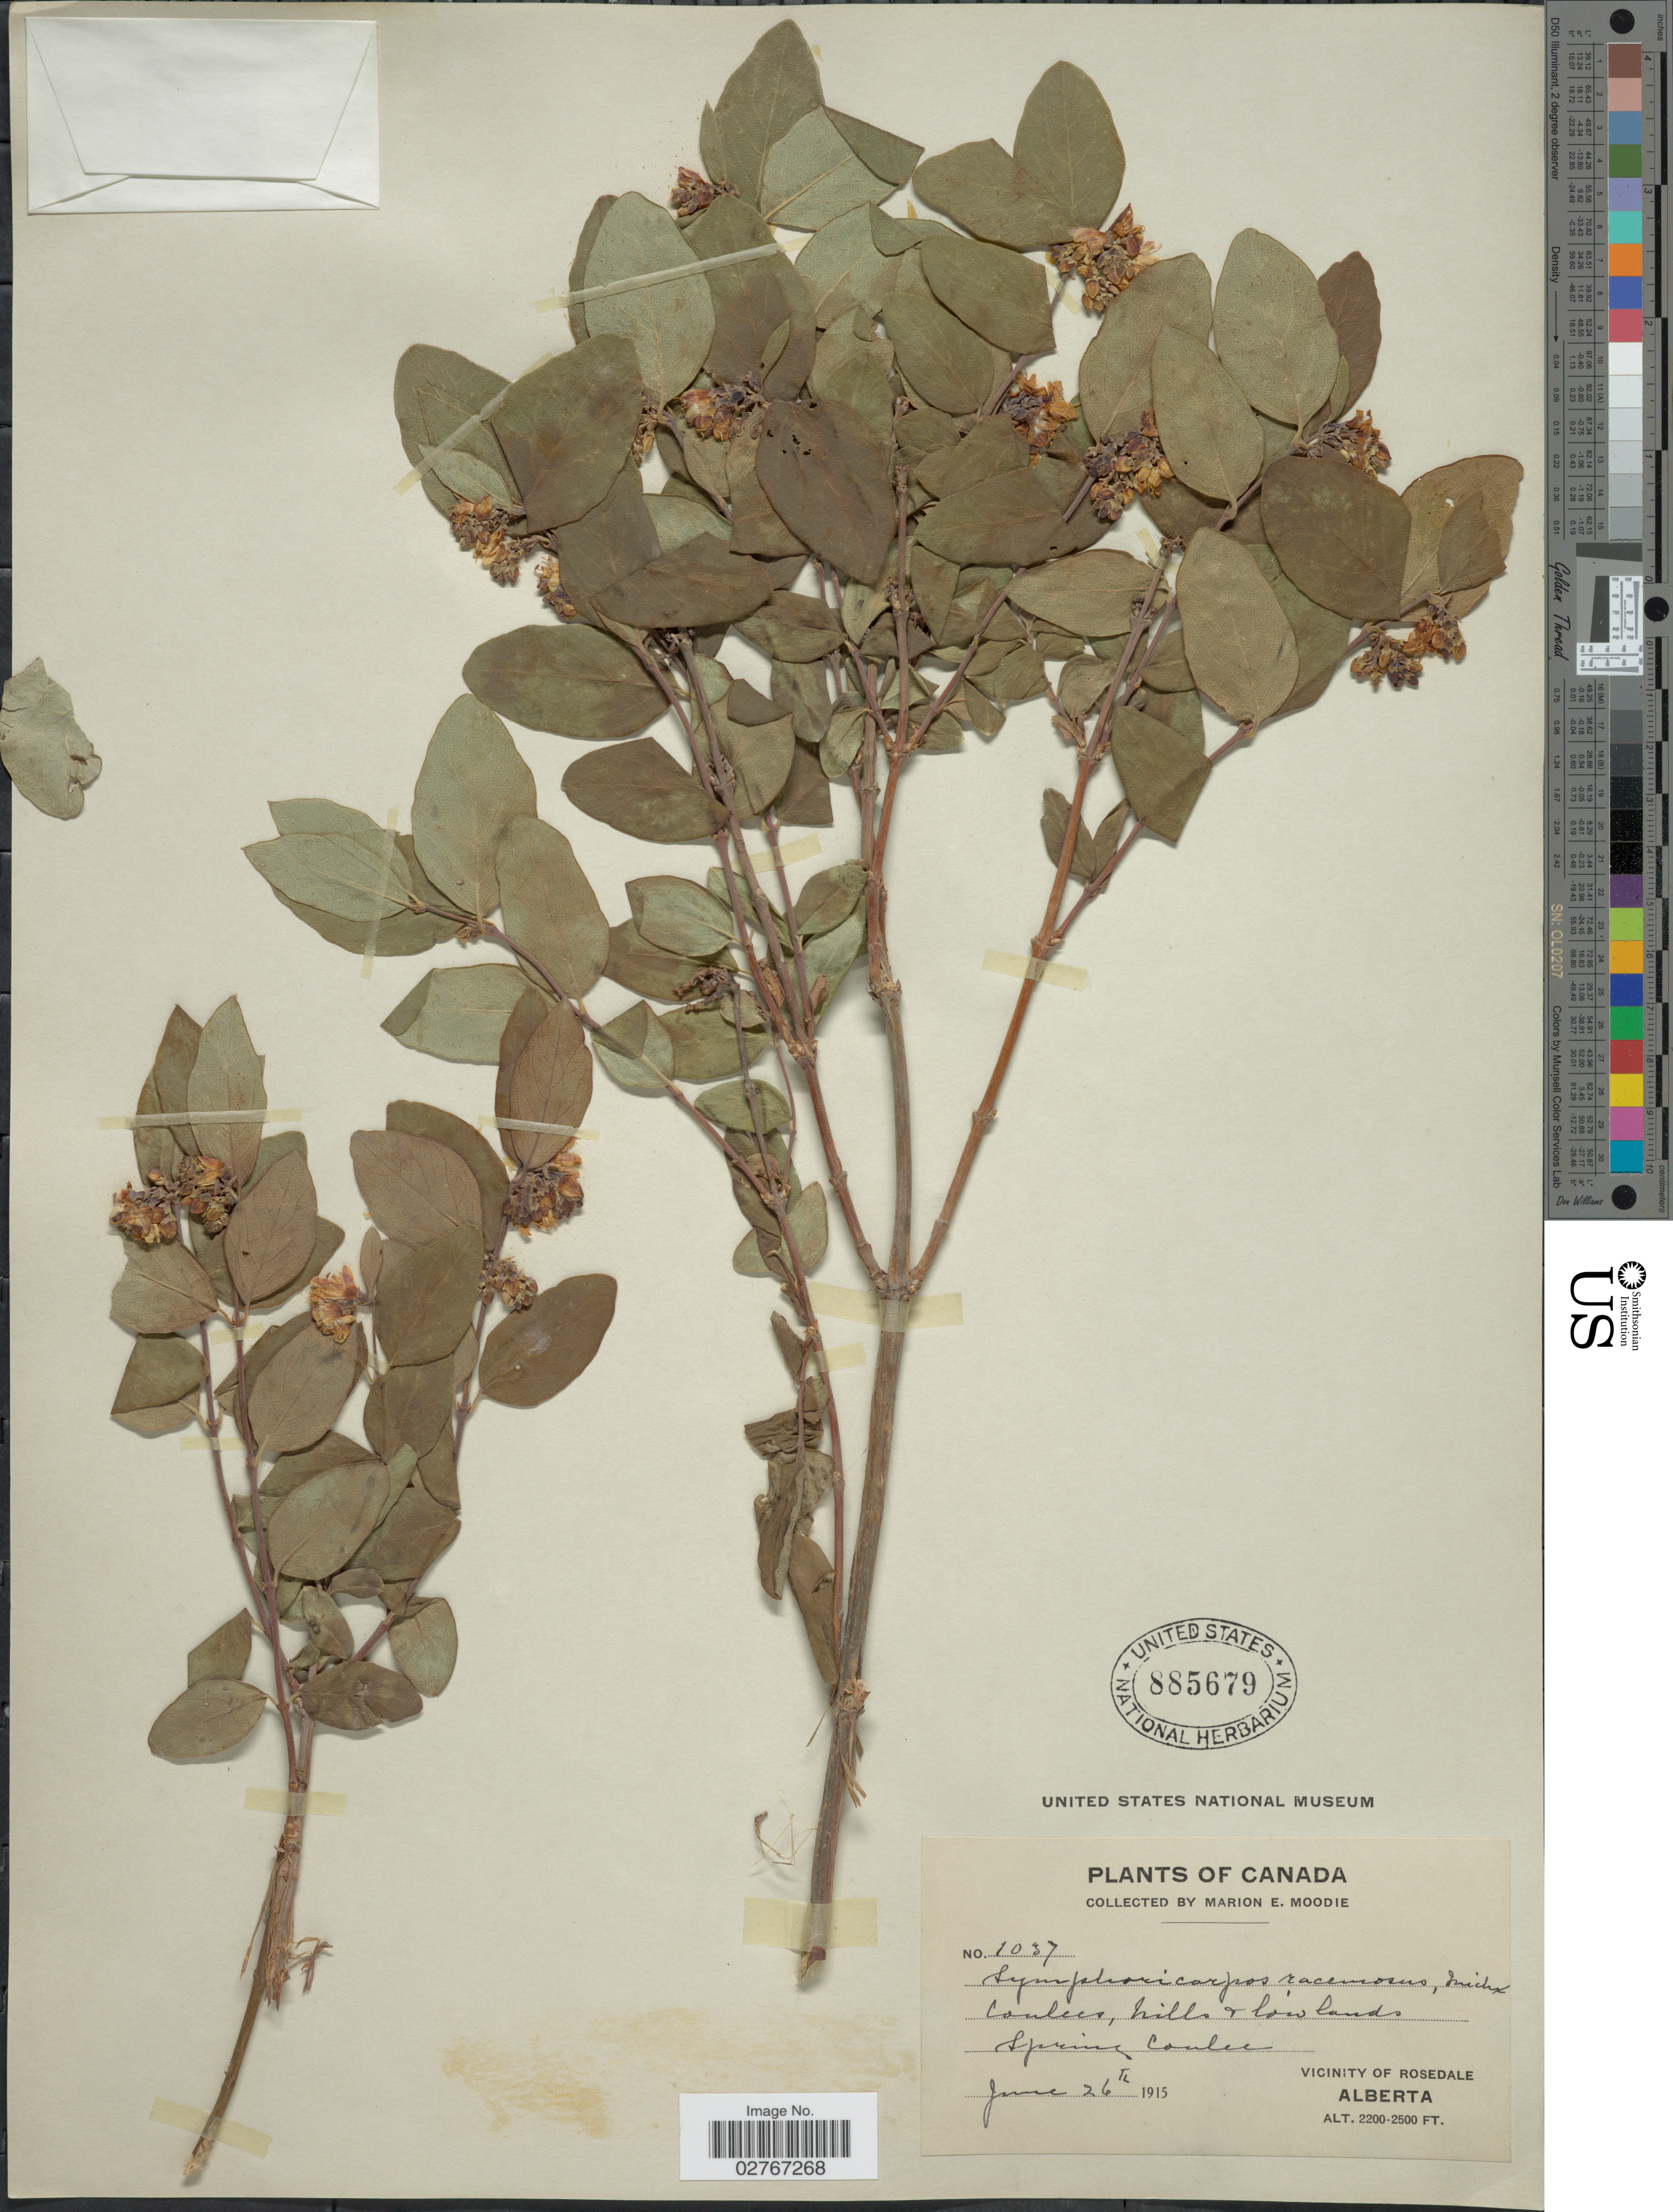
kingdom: Plantae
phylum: Tracheophyta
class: Magnoliopsida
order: Dipsacales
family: Caprifoliaceae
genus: Symphoricarpos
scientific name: Symphoricarpos occidentalis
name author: (R. Br.) Hook.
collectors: M. E. Moodie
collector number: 1037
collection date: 1915-06-26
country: Canada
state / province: Alberta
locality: Spring Coulee. Vicinity of Rosedale.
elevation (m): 671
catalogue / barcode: US 885679